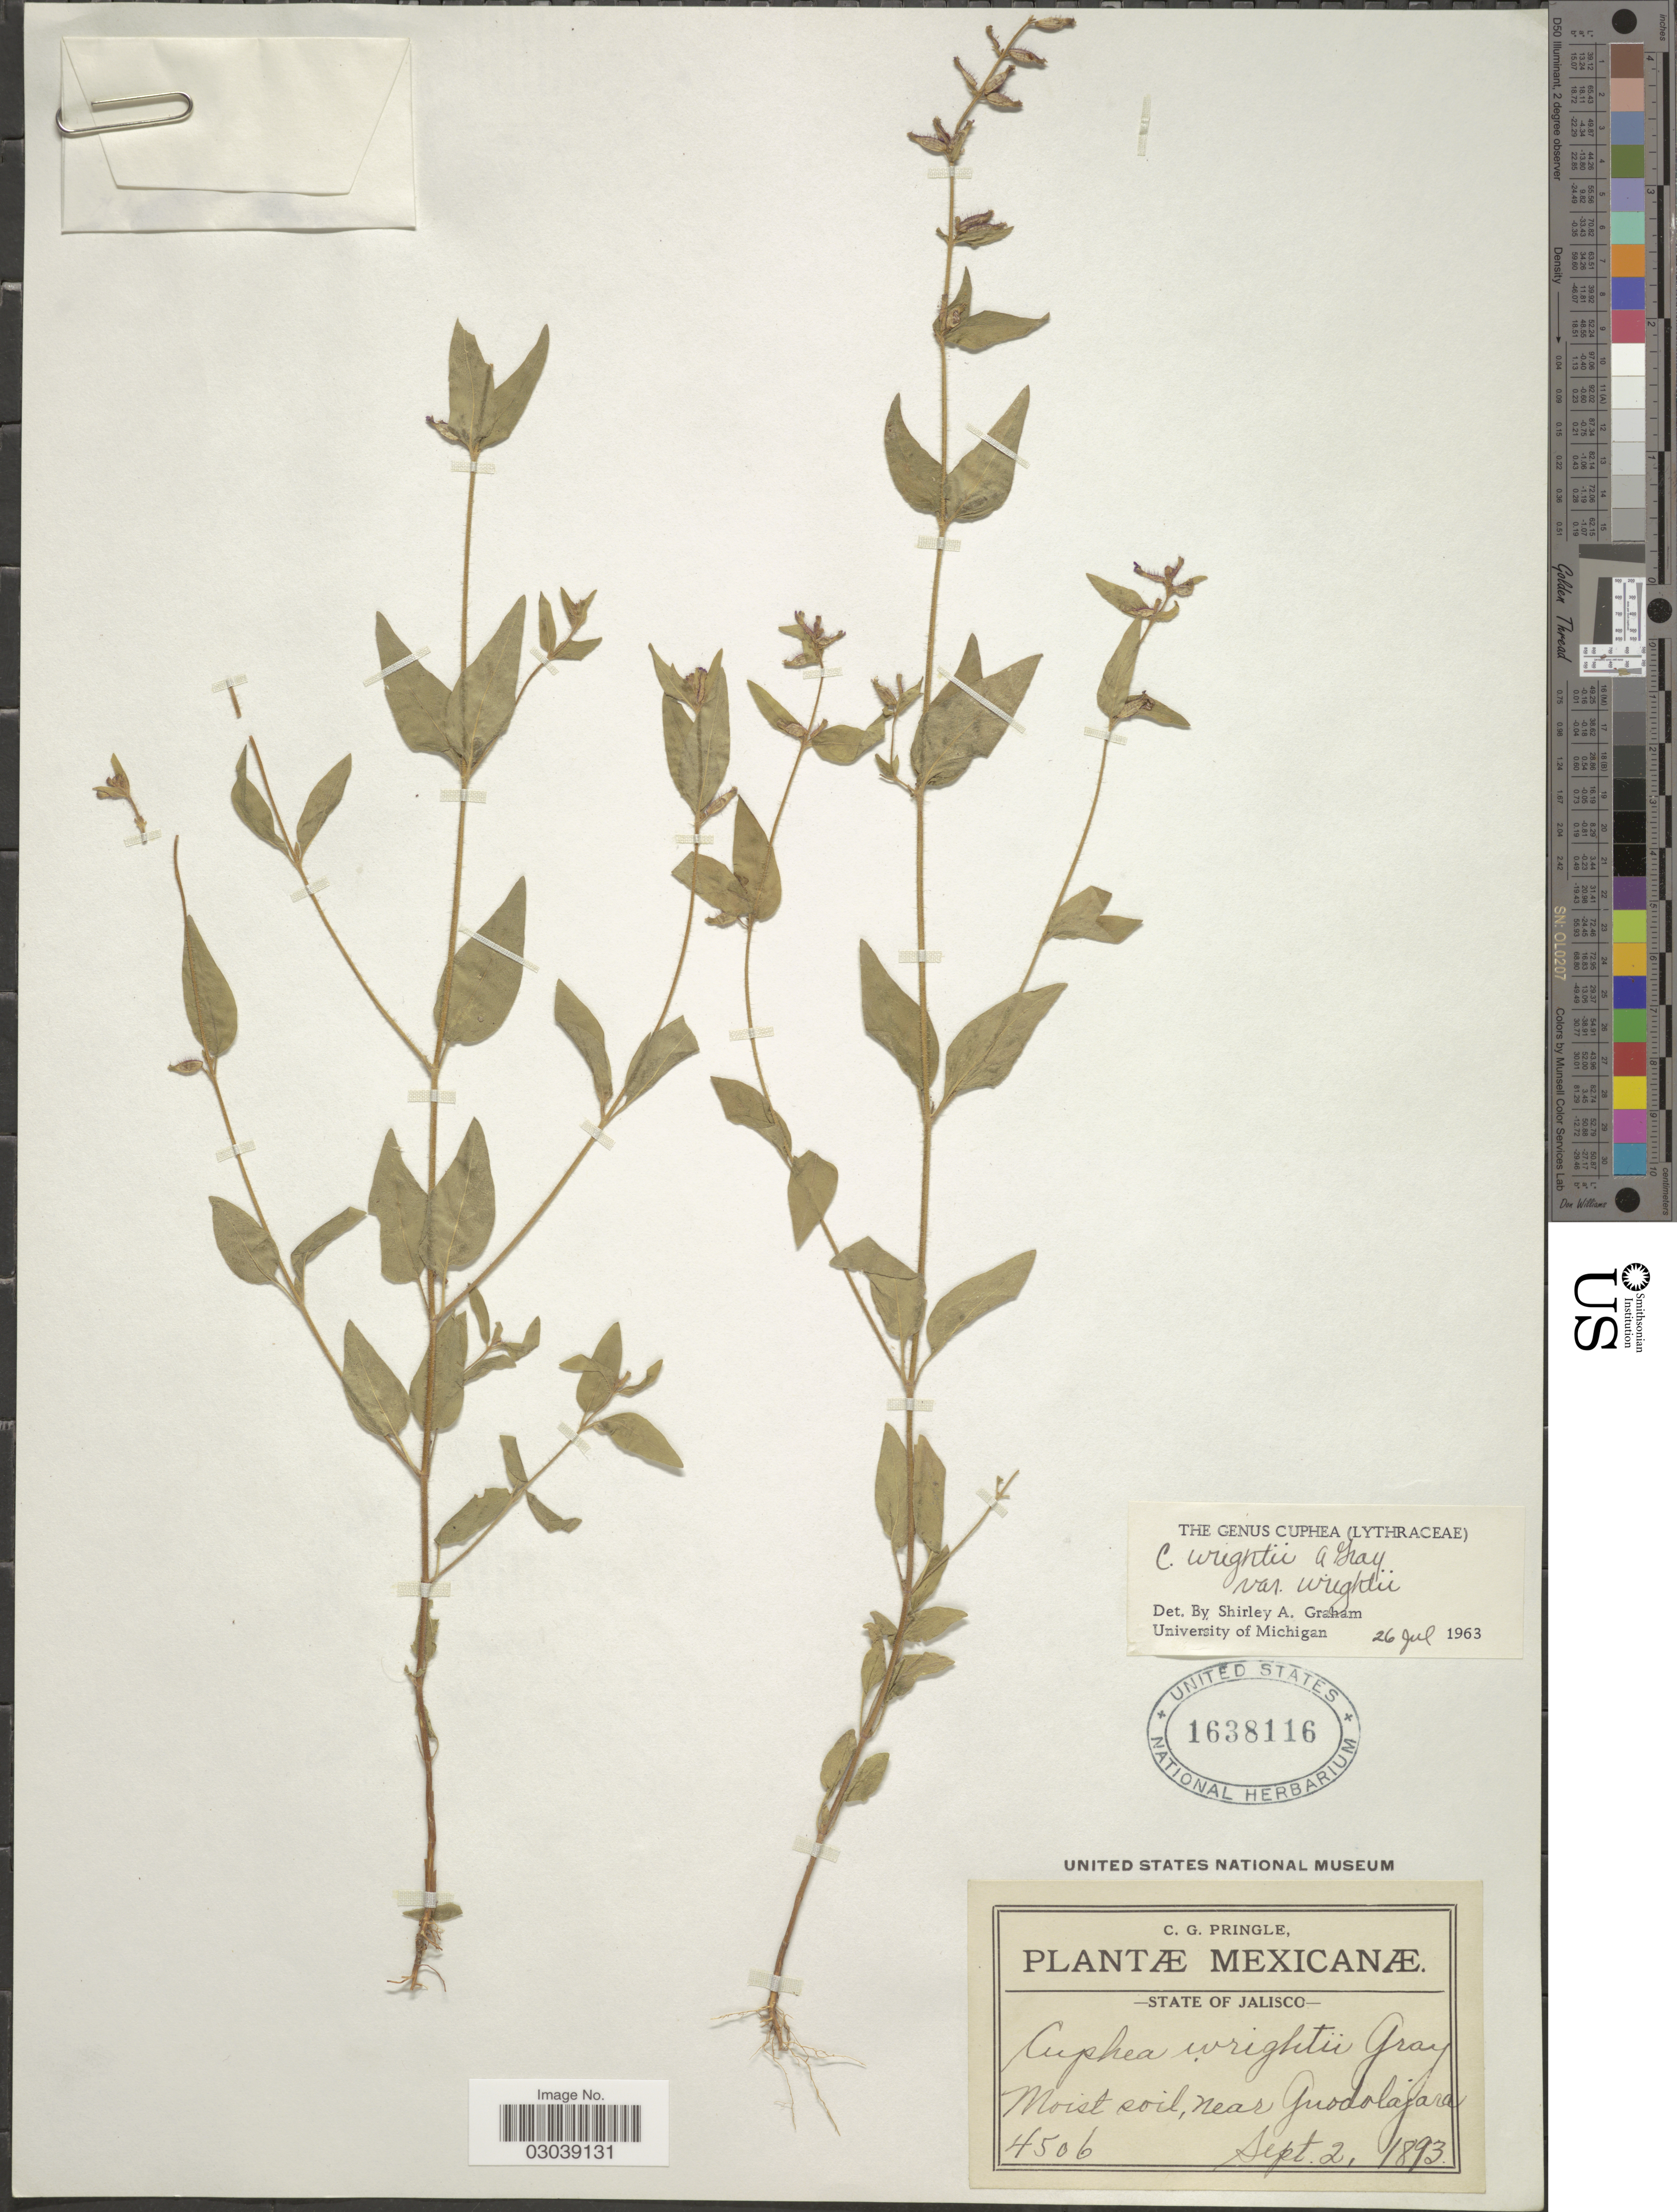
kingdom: Plantae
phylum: Tracheophyta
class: Magnoliopsida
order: Myrtales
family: Lythraceae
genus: Cuphea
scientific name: Cuphea wrightii var. wrightii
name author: A. Gray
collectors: C. G. Pringle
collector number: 4506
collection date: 1893-09-02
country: Mexico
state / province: Jalisco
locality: Near Guadalajara.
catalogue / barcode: US 1638116